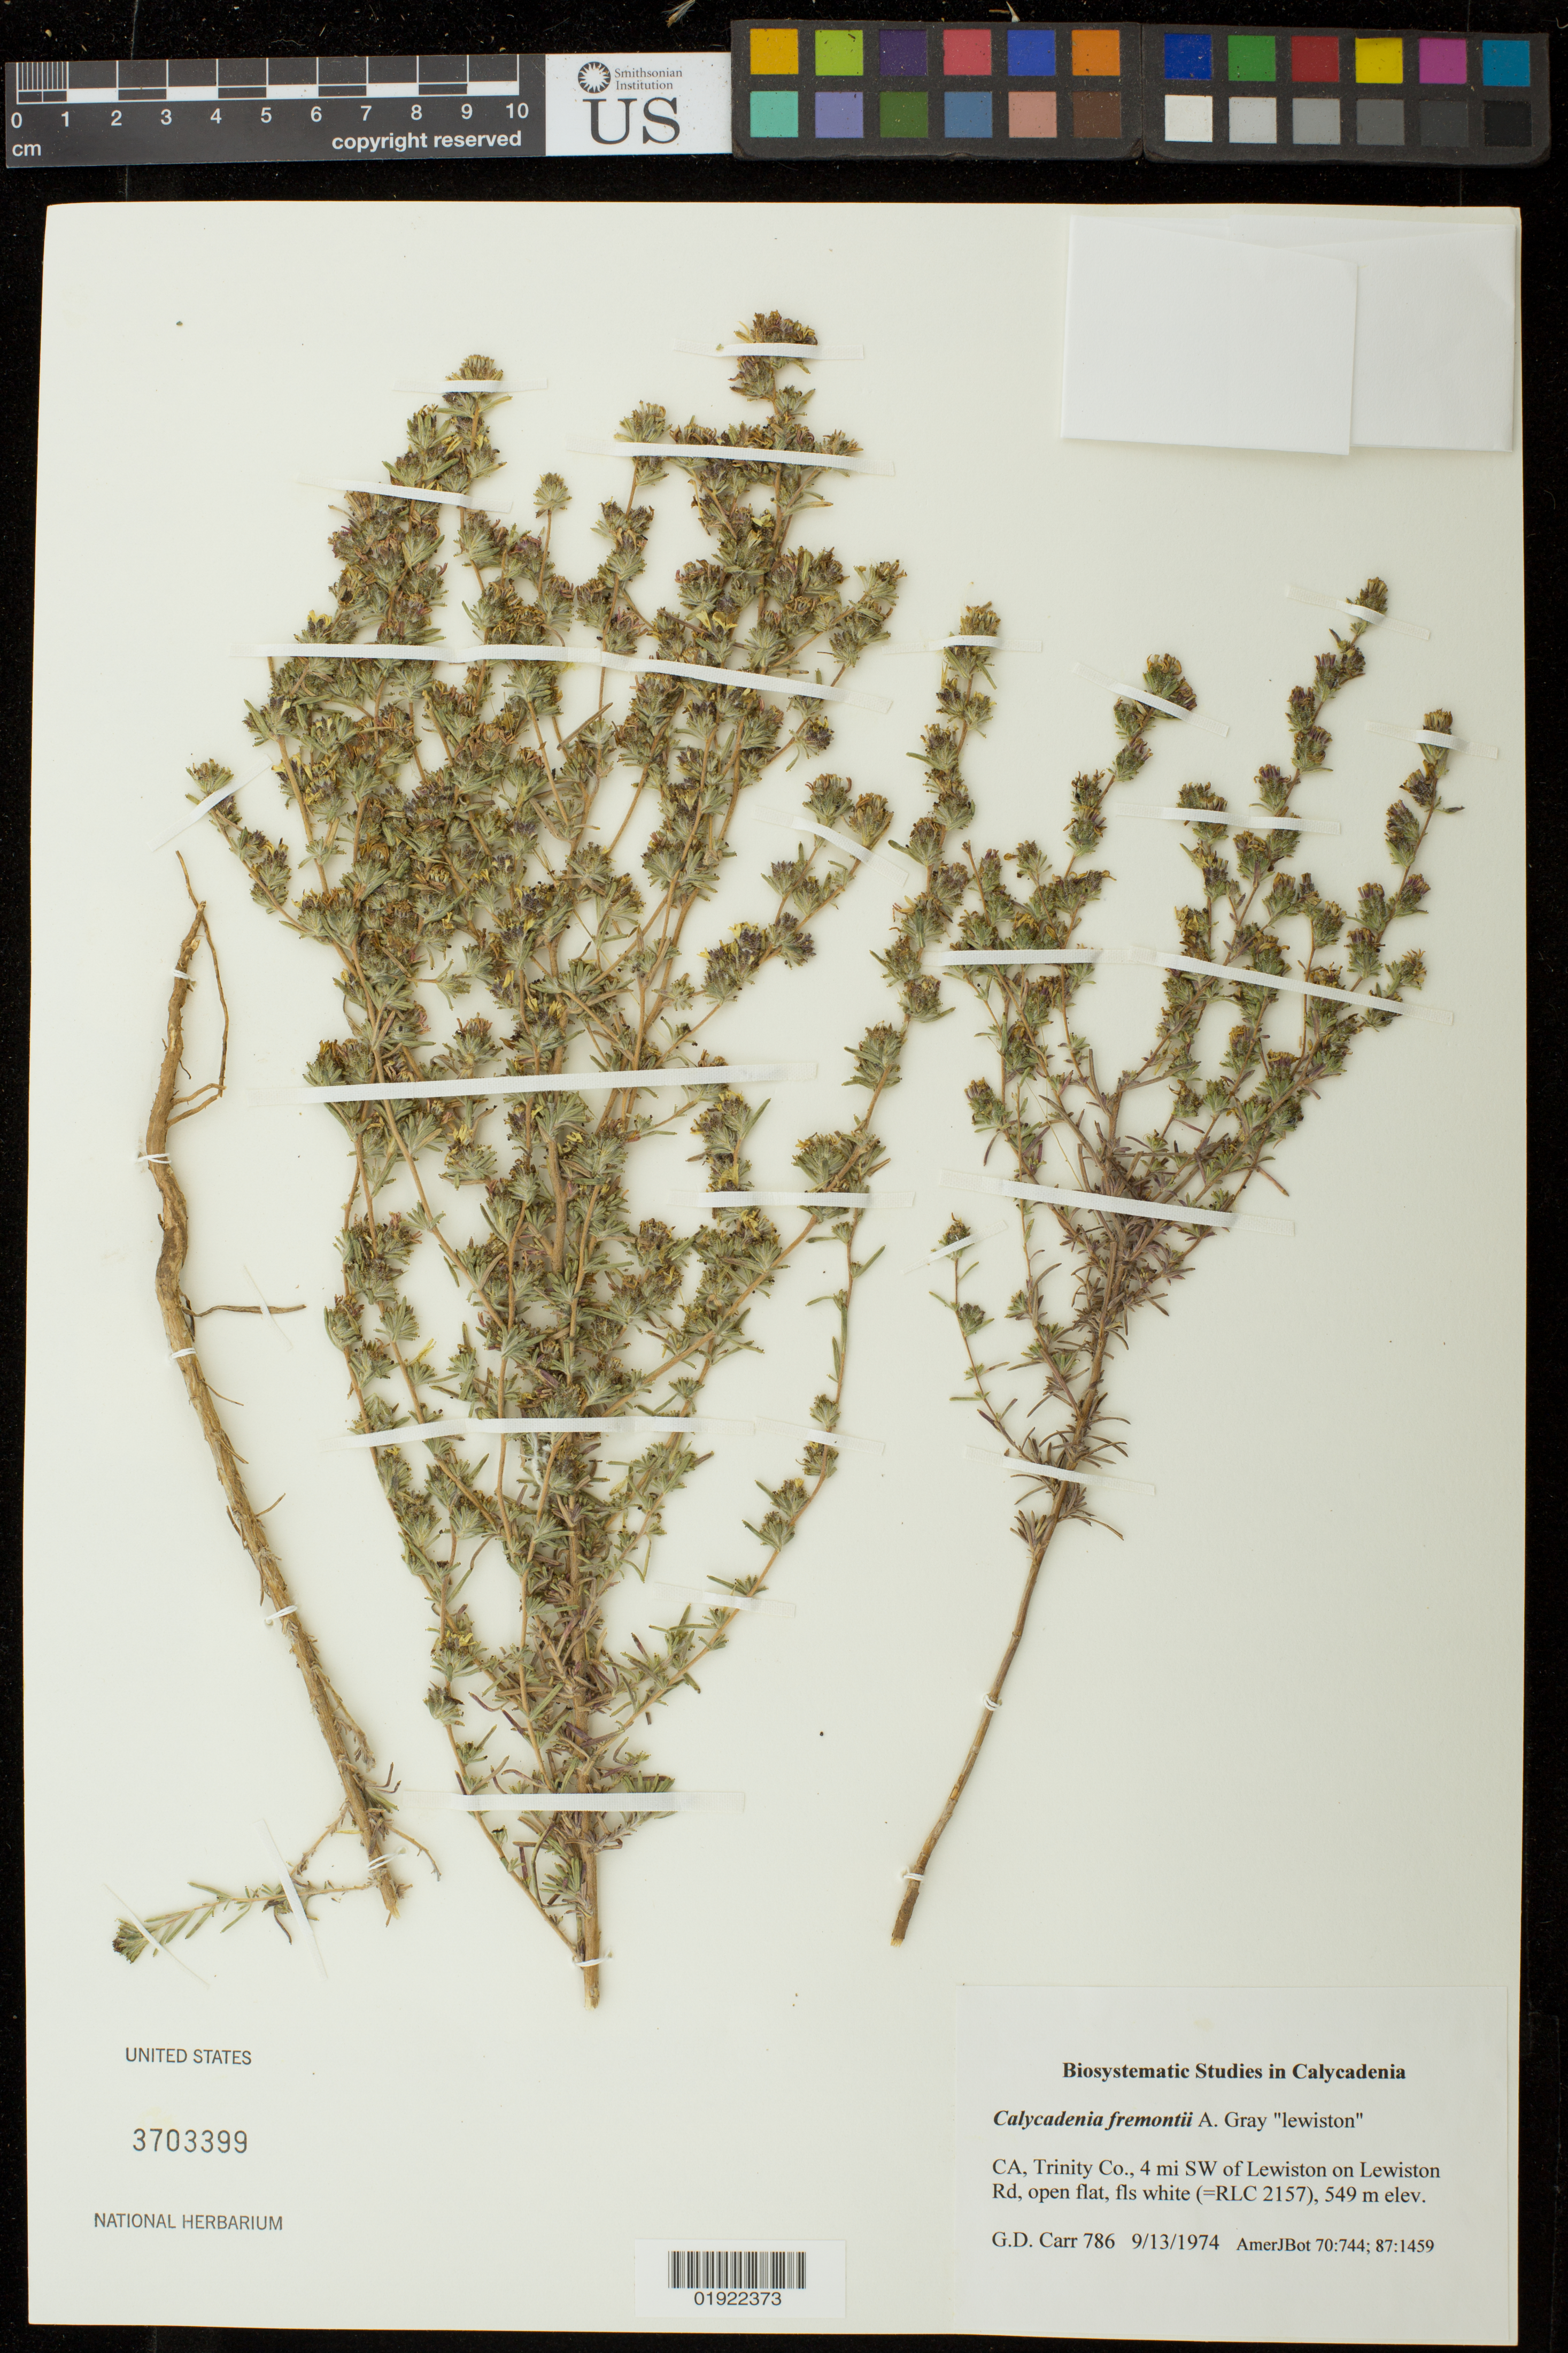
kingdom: Plantae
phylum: Tracheophyta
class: Magnoliopsida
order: Asterales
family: Asteraceae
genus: Calycadenia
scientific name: Calycadenia fremontii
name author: A. Gray in Emory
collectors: G. Carr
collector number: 786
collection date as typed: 9/13/1974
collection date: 1974-09-13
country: United States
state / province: California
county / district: Trinity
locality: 4 mi SW of Lewiston on Lewiston Rd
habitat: open flat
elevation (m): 549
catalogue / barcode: US 3703399